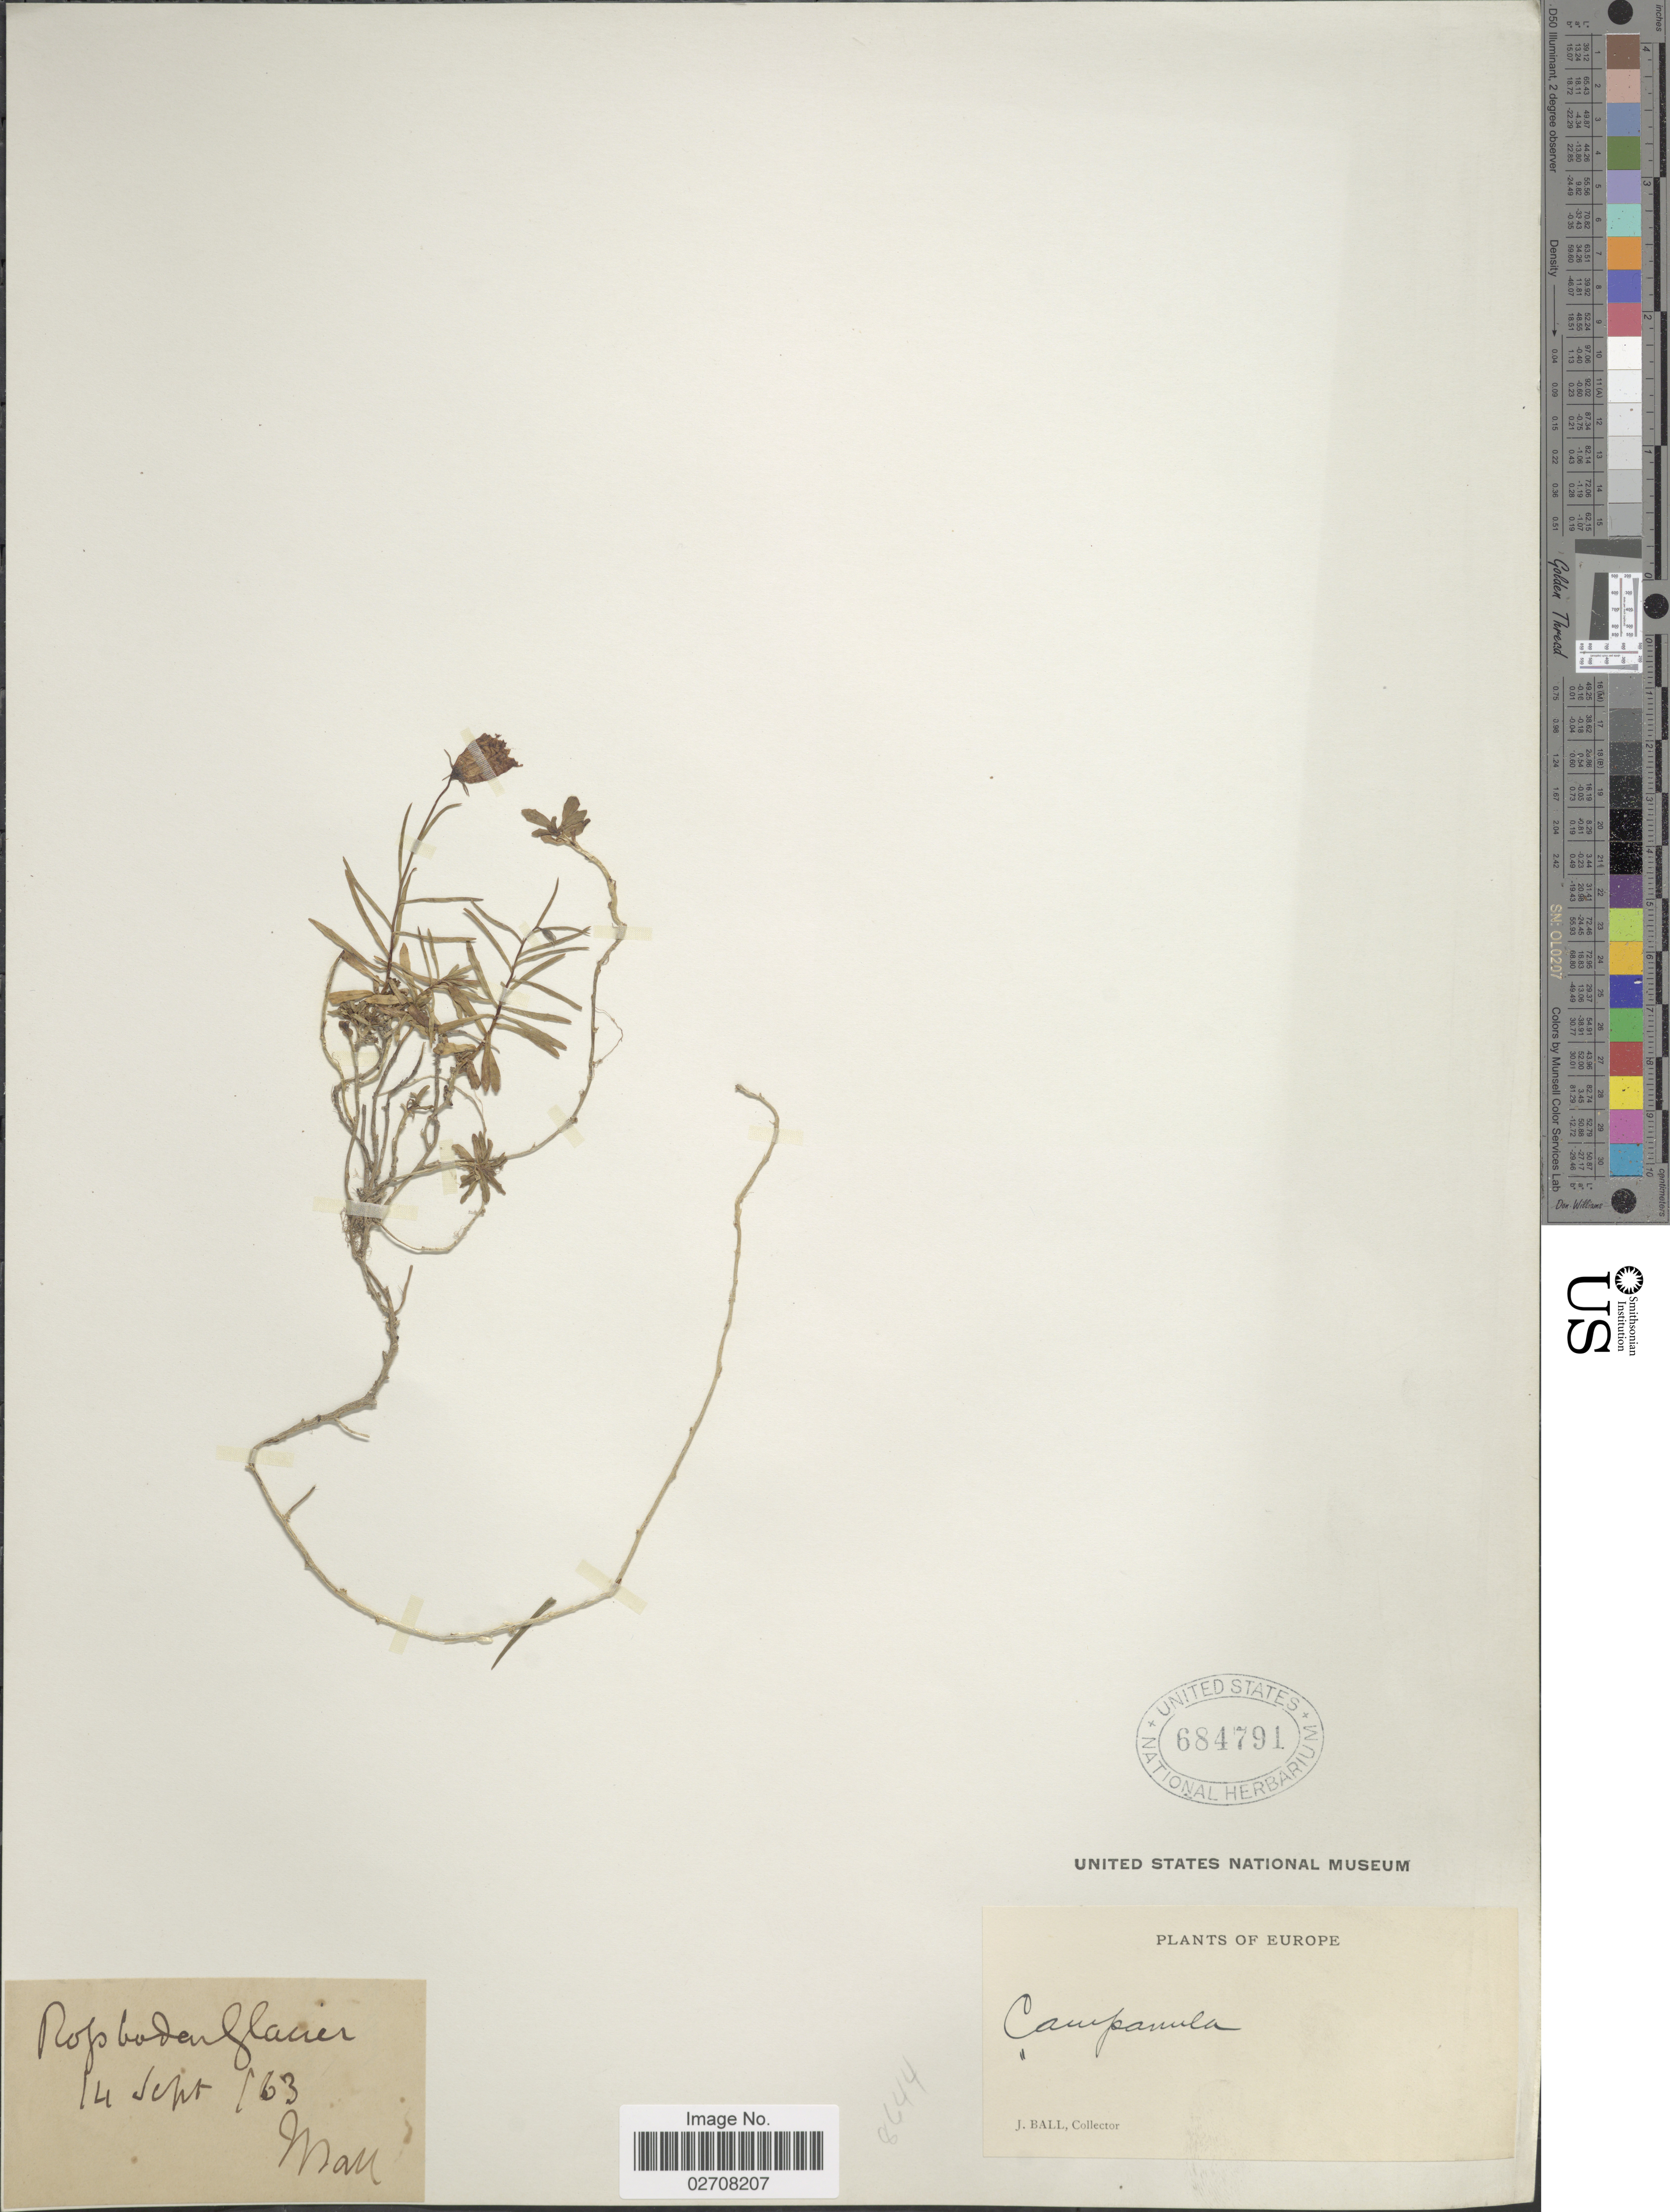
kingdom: Plantae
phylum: Tracheophyta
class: Magnoliopsida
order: Asterales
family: Campanulaceae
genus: Campanula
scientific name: Campanula sp.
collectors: J. Ball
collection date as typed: Transcribed d/m/y: 14/9/63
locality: Rop boden Glacier. Europe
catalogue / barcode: US 684791